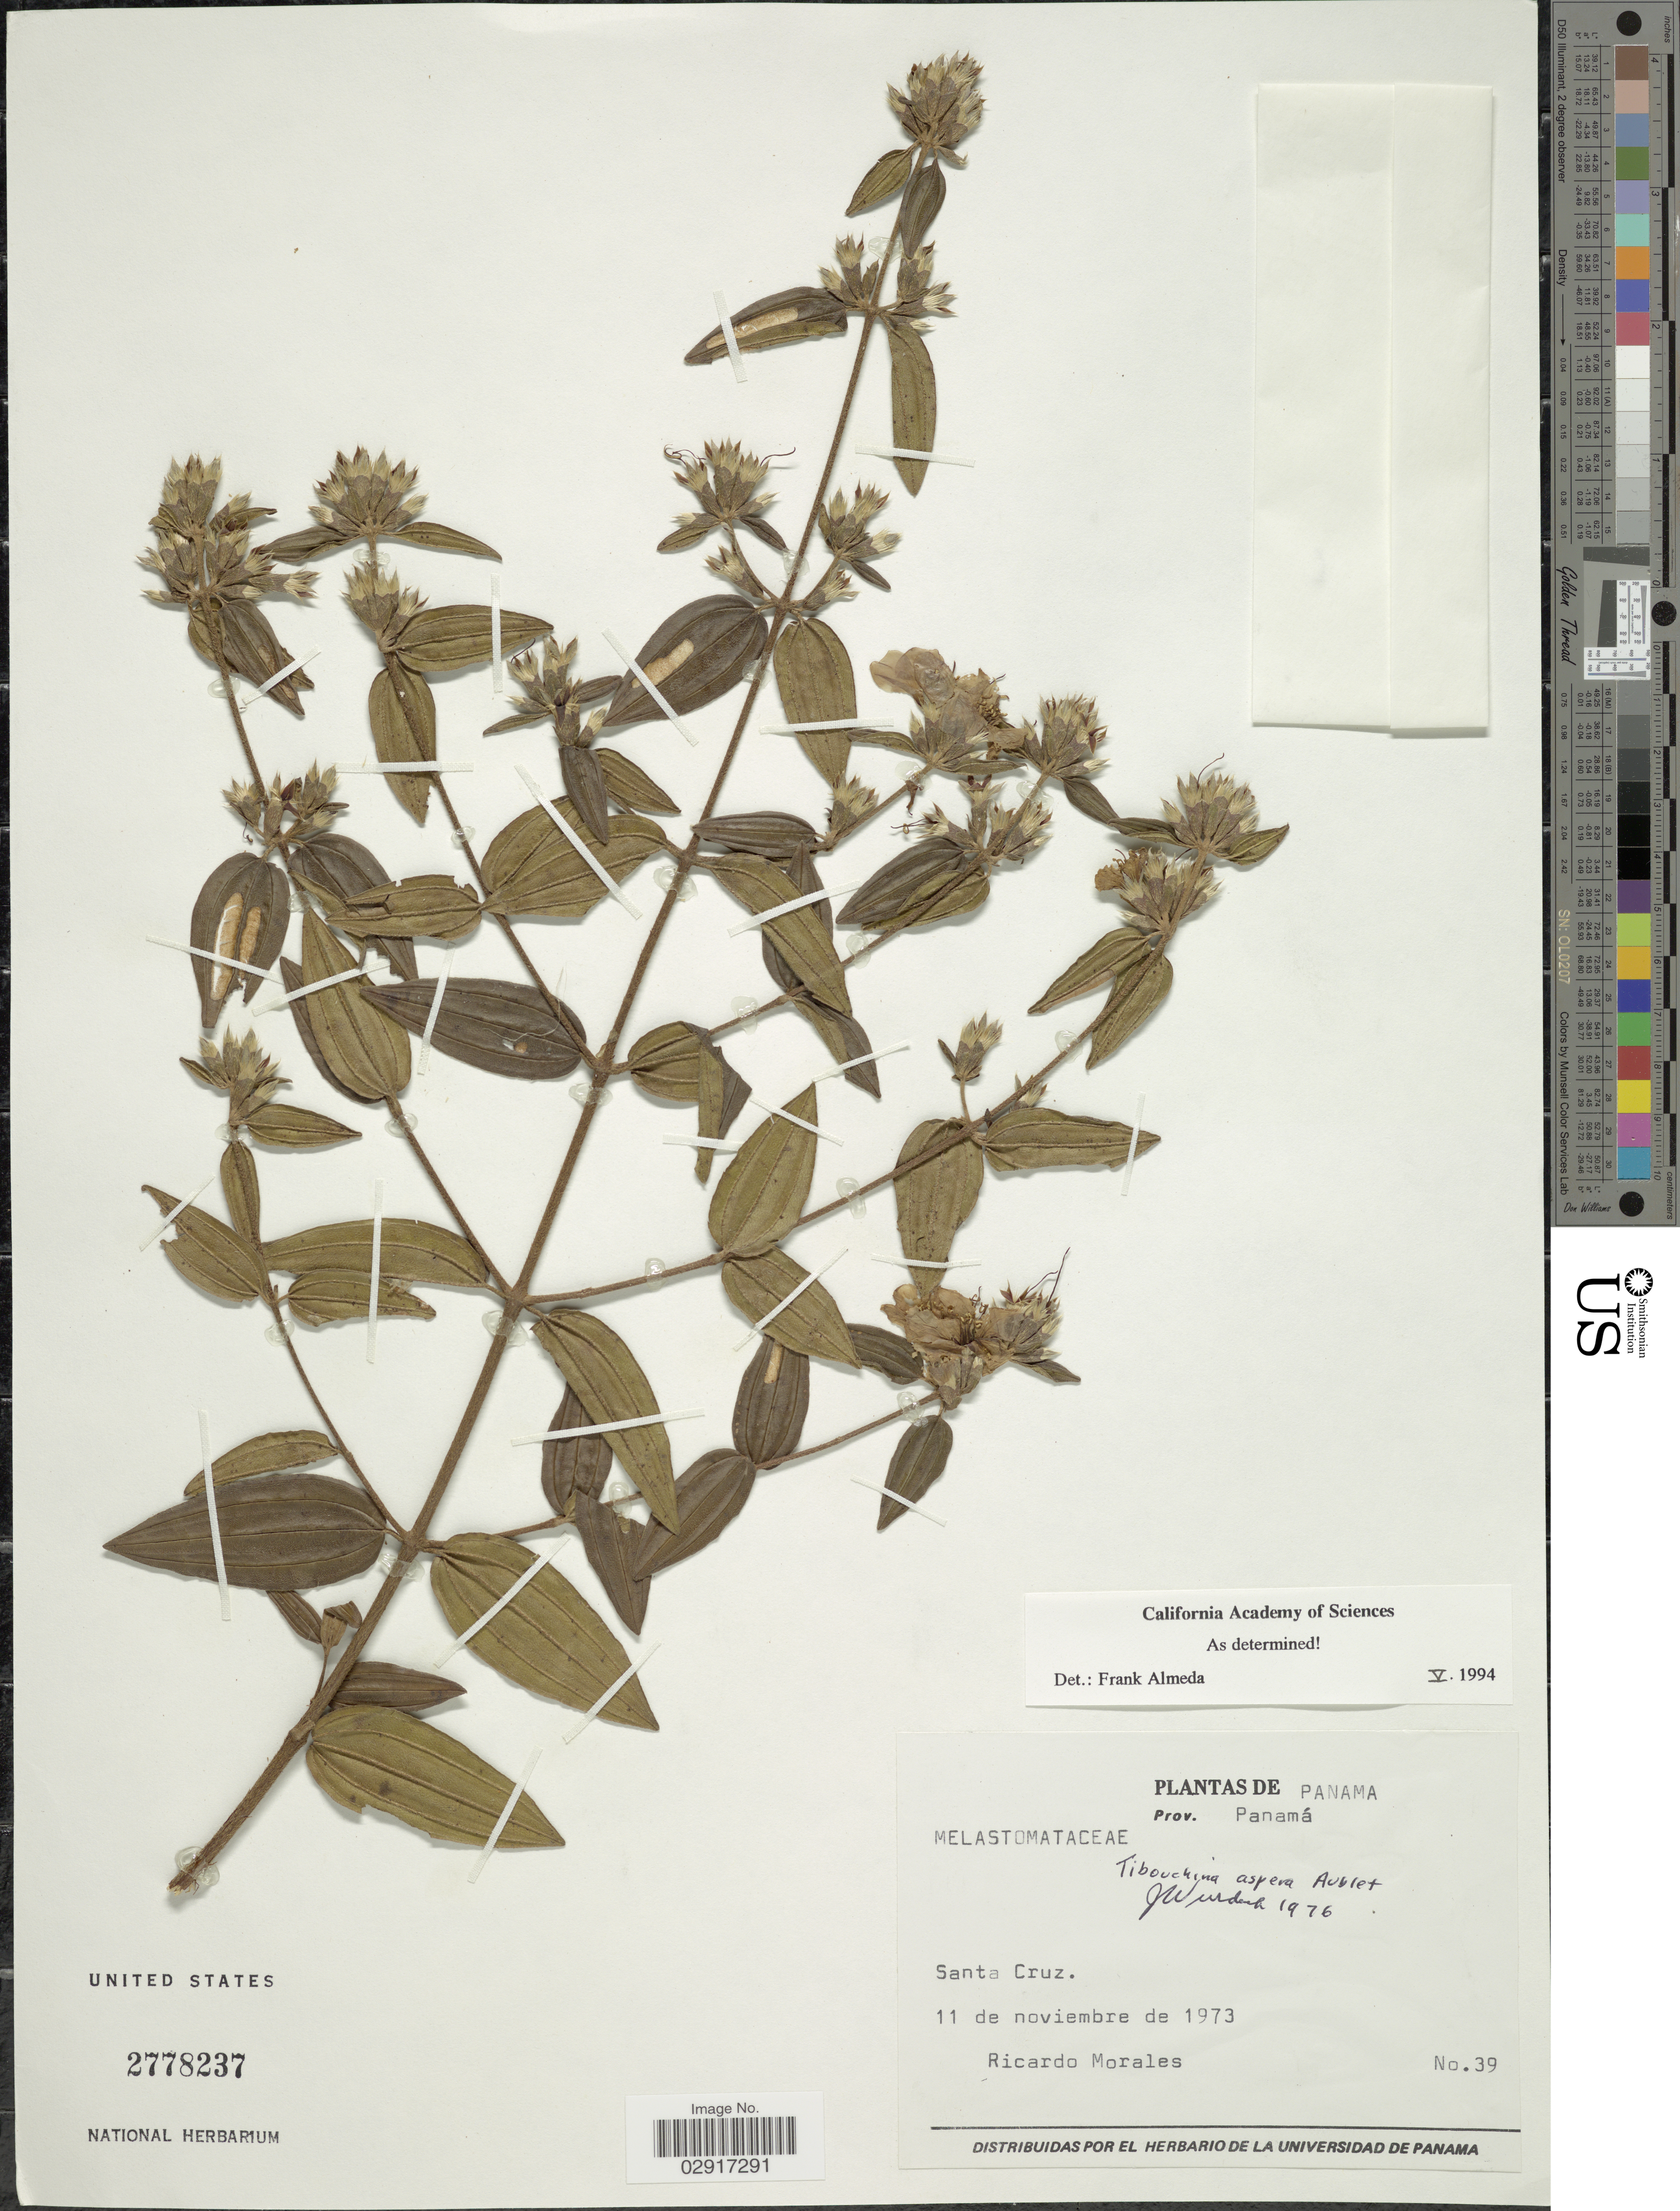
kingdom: Plantae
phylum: Tracheophyta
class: Magnoliopsida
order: Myrtales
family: Melastomataceae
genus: Tibouchina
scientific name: Tibouchina aspera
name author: Aubl.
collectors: R. Morales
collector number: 39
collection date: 1973-11-11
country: Panama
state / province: Panamá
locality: Prov. Panamá. Santa Cruz.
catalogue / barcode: US 2778237